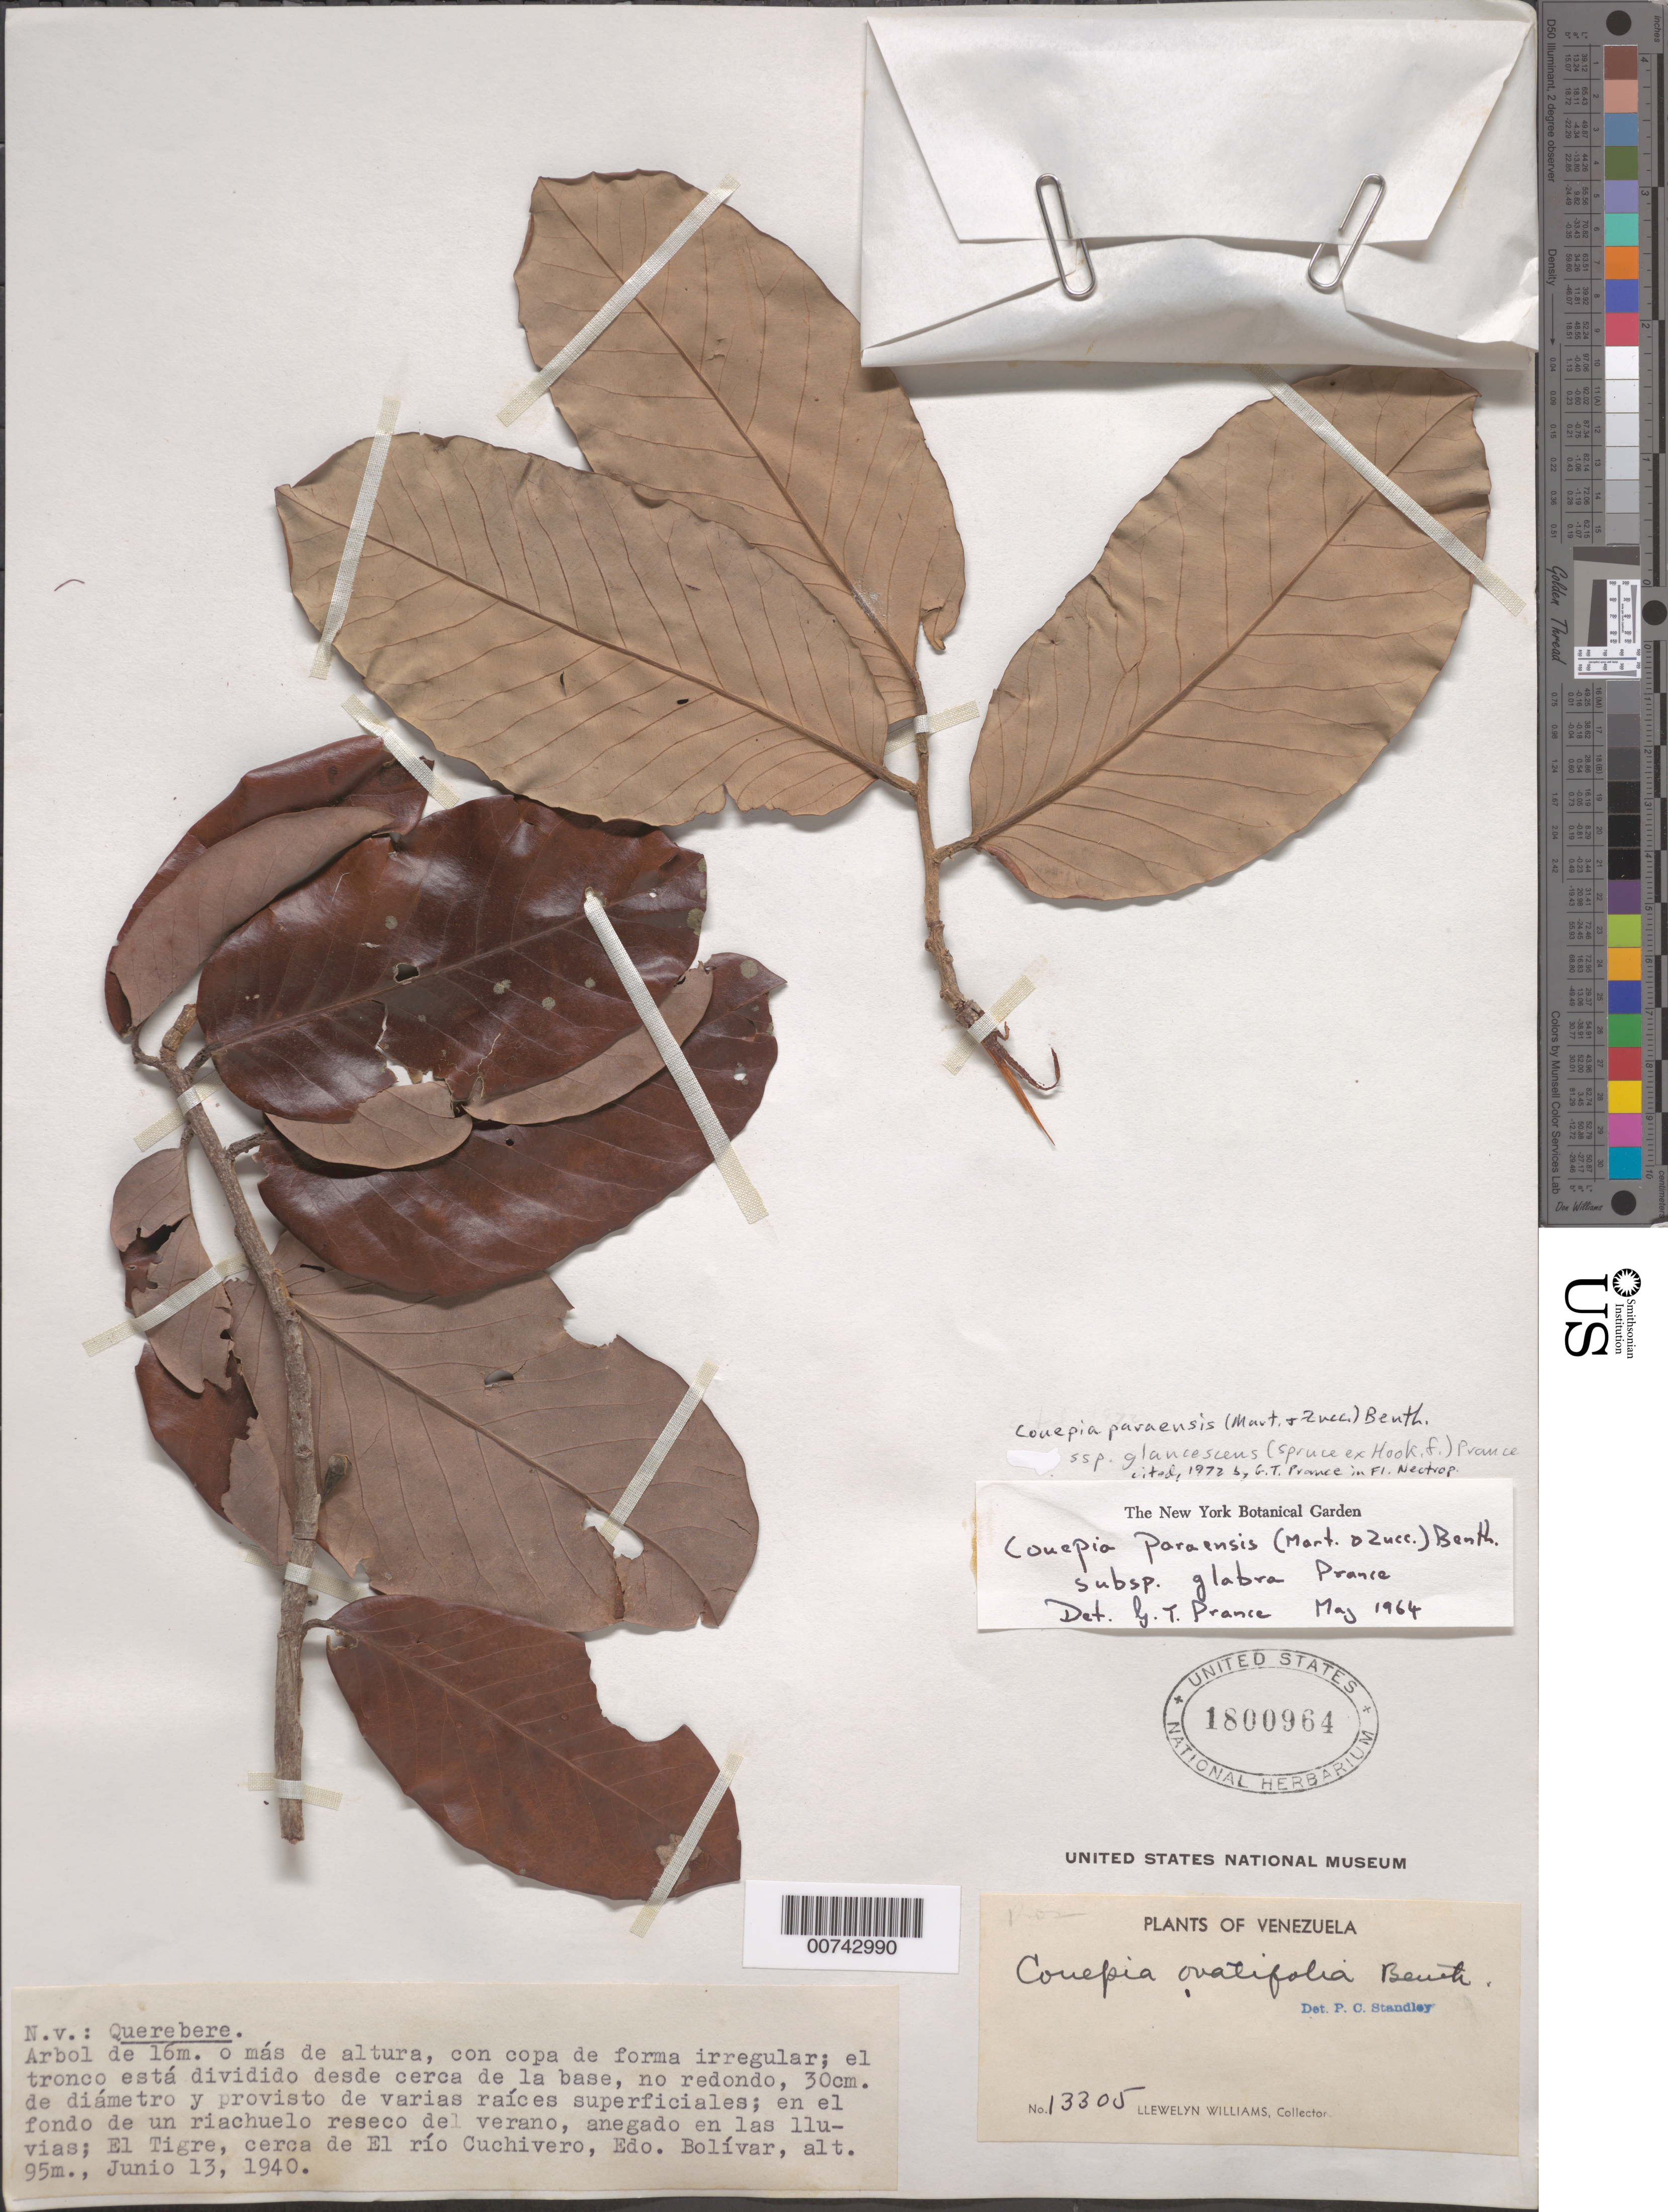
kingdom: Plantae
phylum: Tracheophyta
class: Magnoliopsida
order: Malpighiales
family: Chrysobalanaceae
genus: Couepia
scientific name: Couepia paraensis subsp. glaucescens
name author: (Spruce ex Hook. f.) Prance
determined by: Prance, G. T.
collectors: Ll. Williams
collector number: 13305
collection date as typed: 13-Jun-40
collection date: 1940-06-13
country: Venezuela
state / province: Bolívar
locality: El Tigre, cerca de El Río Cuchivero; San Vicente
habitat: Fondo de un riachuelo reseco del verano, anegado en las lluvias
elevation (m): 95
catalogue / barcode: US 1800964